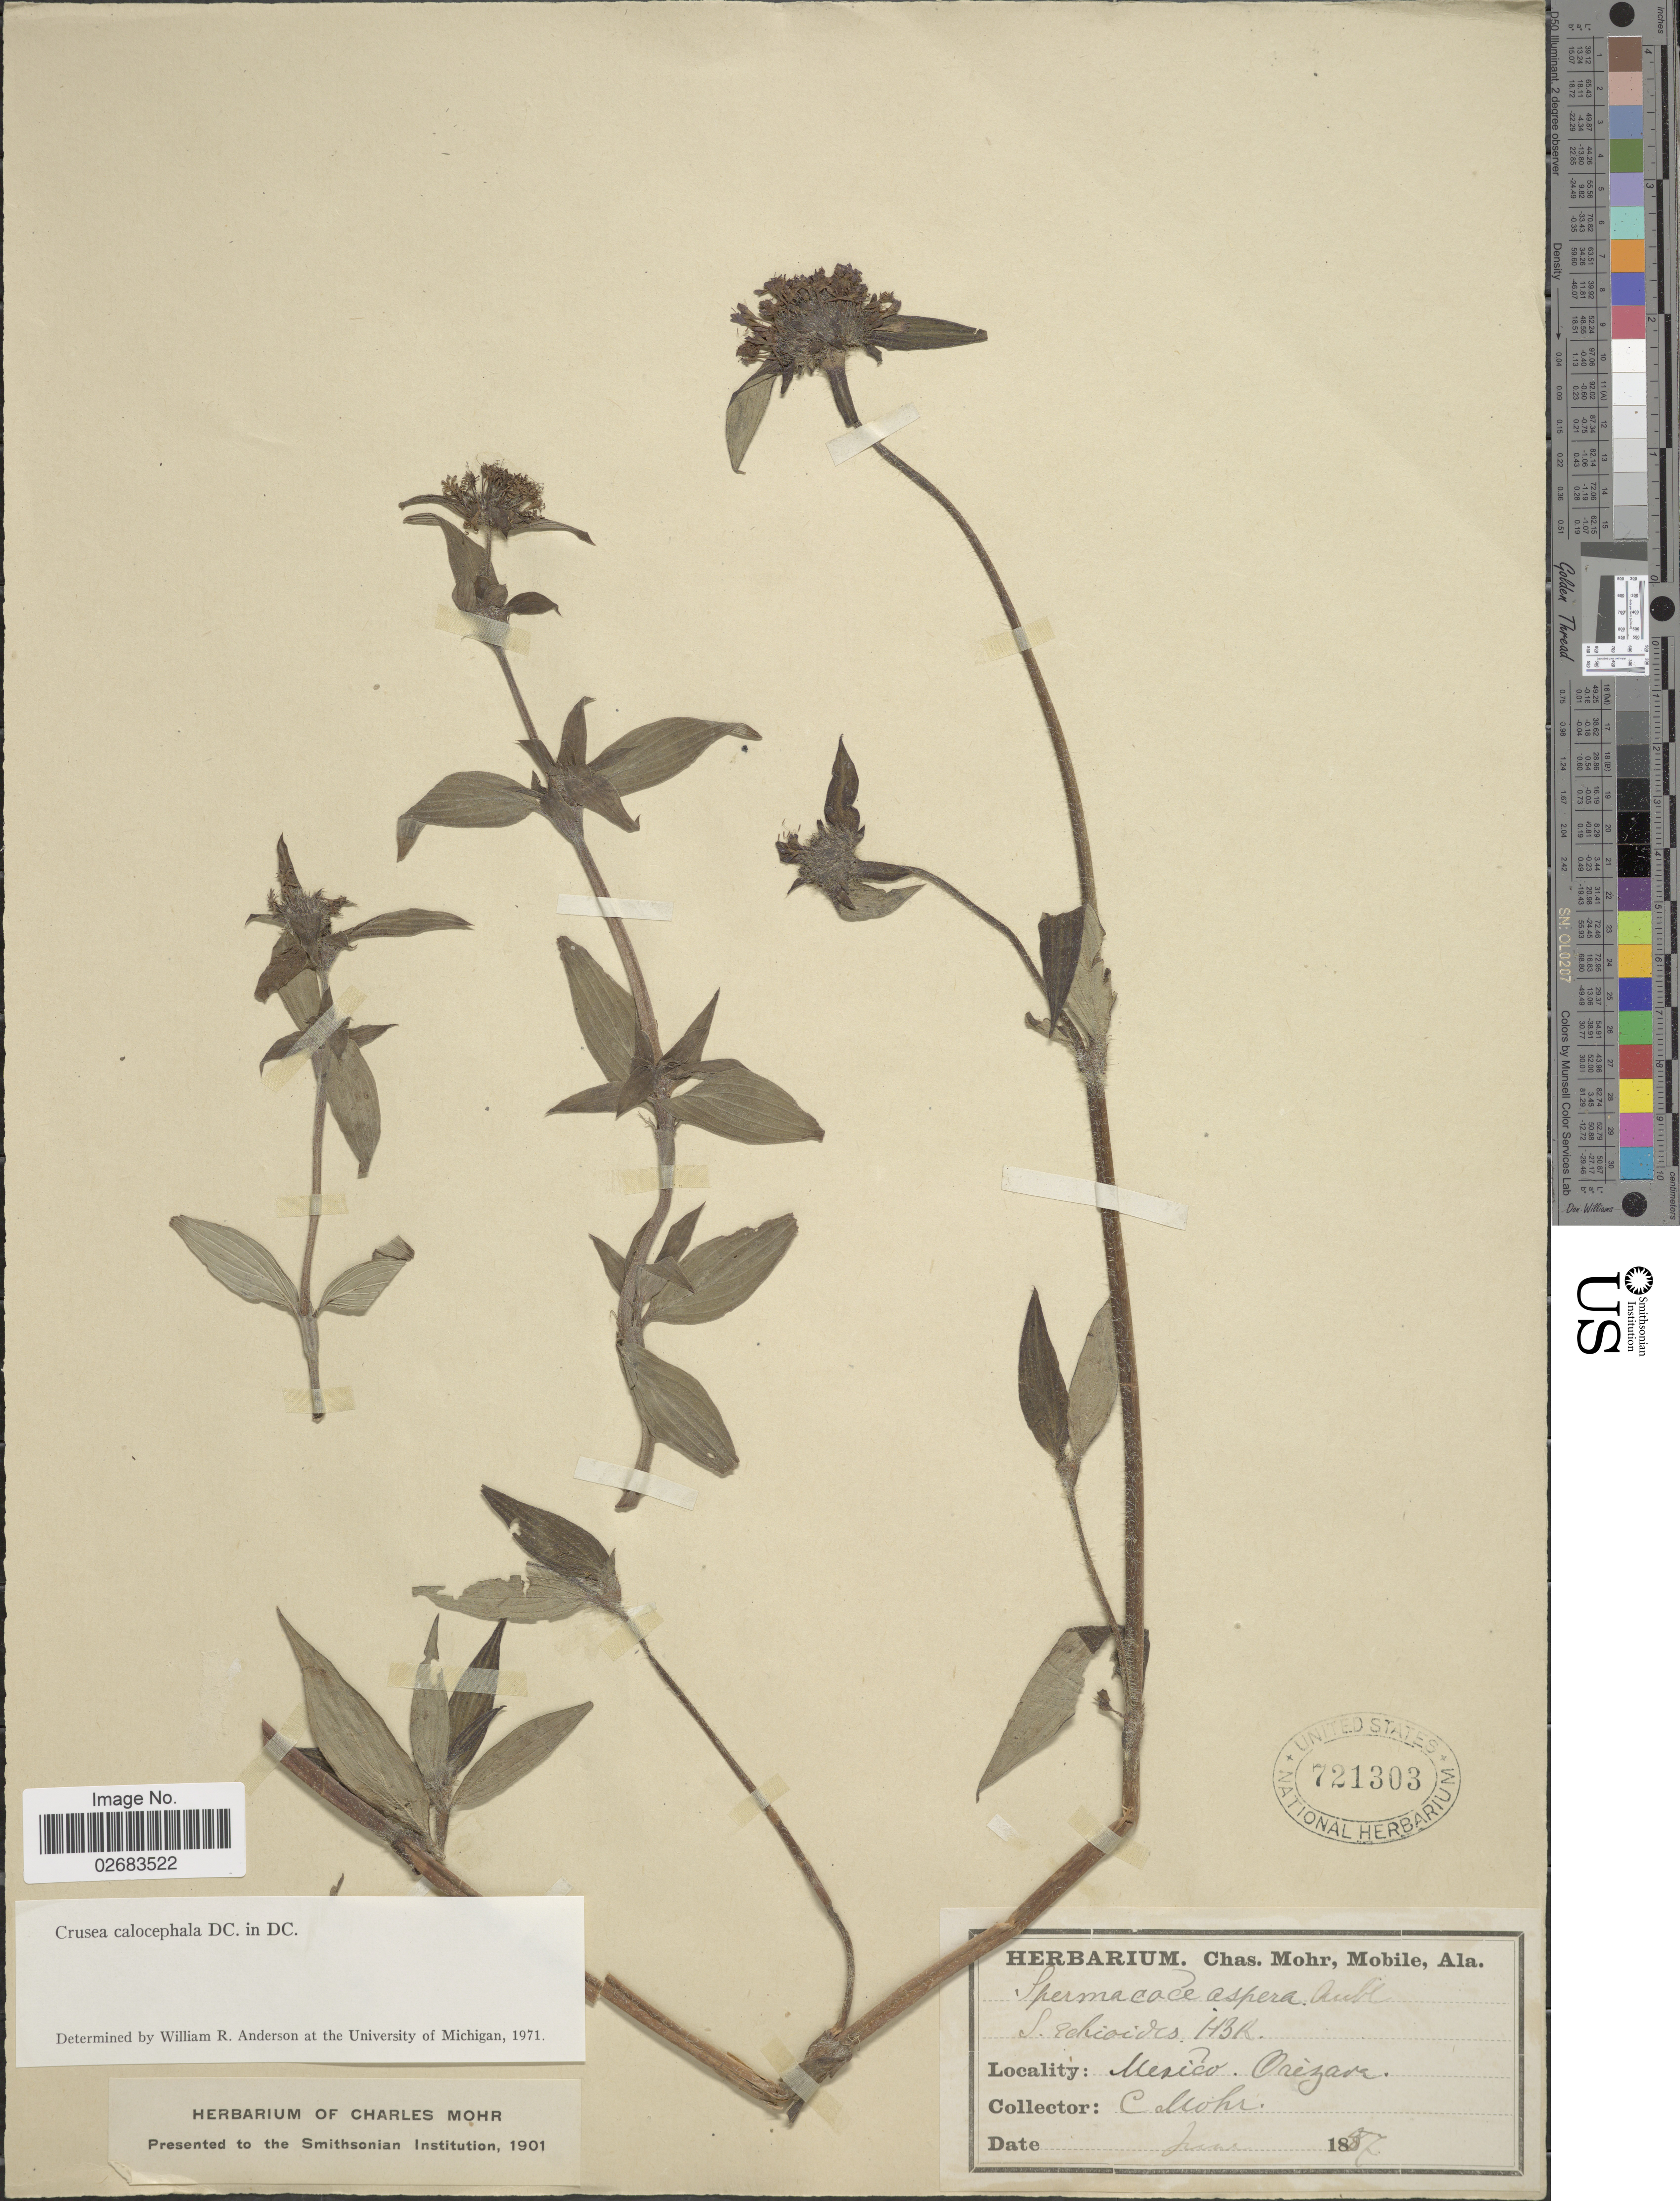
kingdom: Plantae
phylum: Tracheophyta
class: Magnoliopsida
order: Gentianales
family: Rubiaceae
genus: Crusea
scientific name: Crusea calocephala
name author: DC.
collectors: Mohr, C. T. (herbarium)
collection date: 1887-06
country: Mexico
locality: Orizaba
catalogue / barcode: US 721303